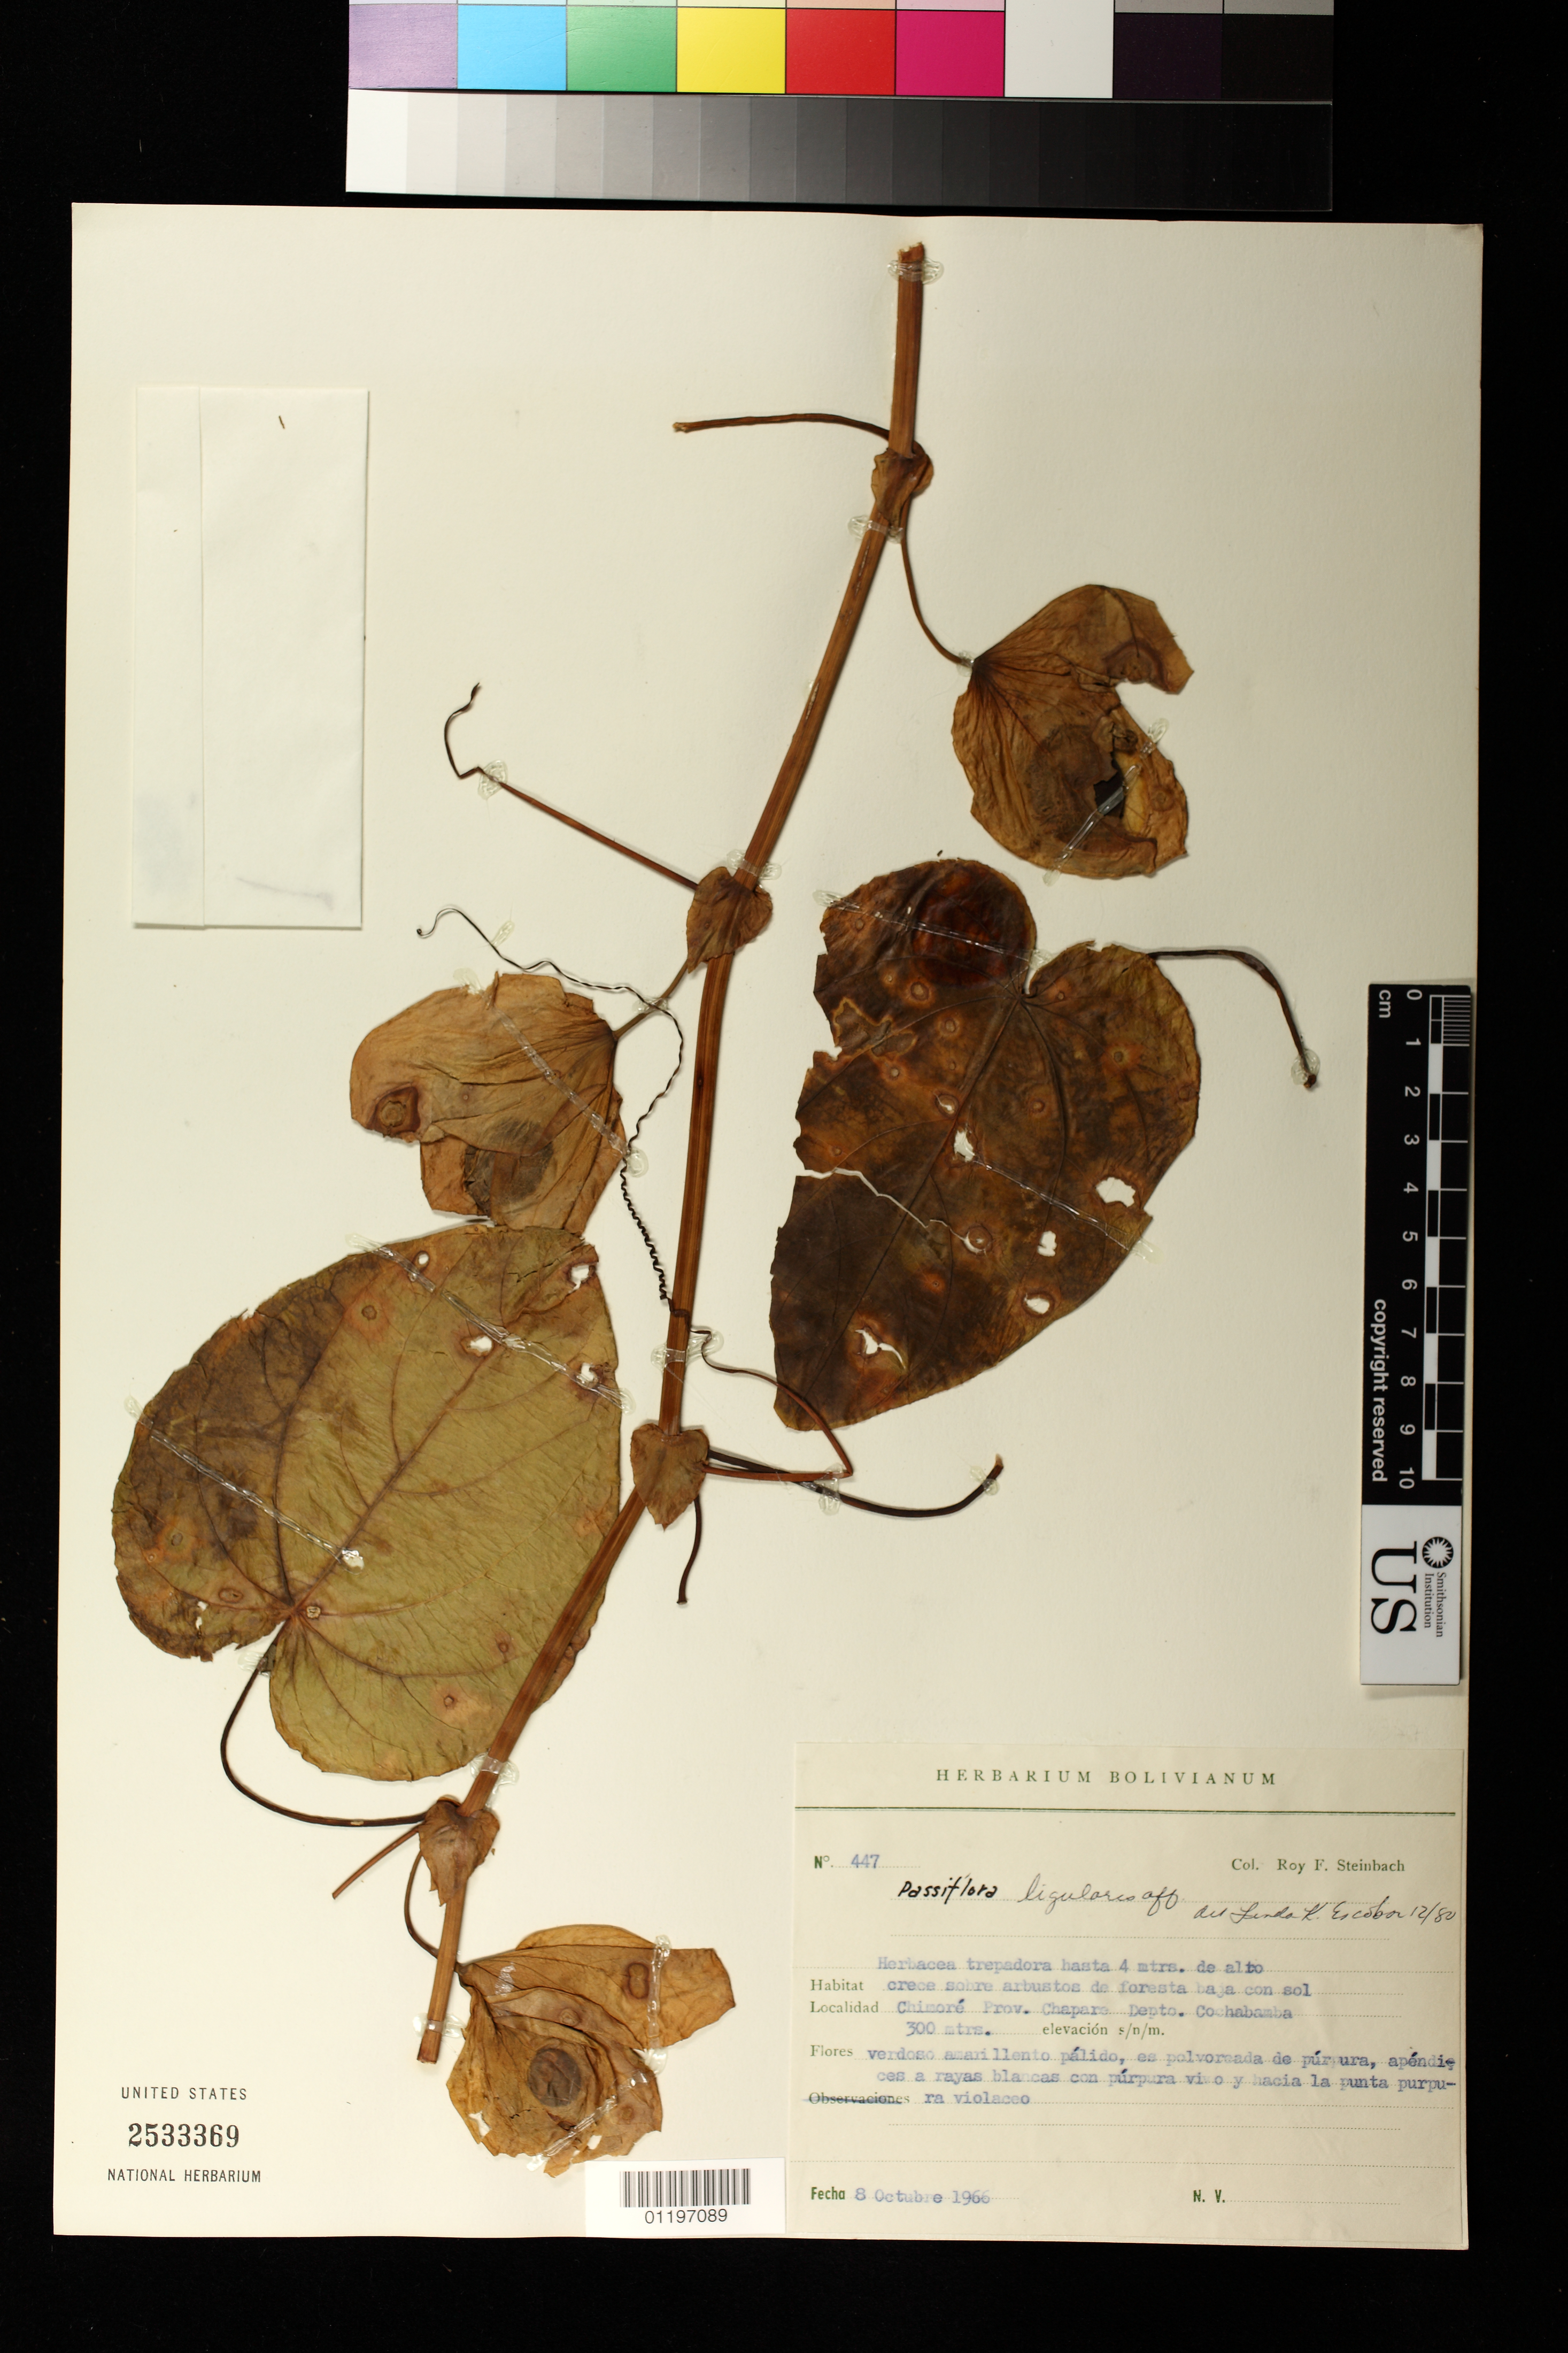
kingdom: Plantae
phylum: Tracheophyta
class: Magnoliopsida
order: Malpighiales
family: Passifloraceae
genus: Passiflora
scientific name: Passiflora ligularis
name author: Juss.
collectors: R. F. Steinbach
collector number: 447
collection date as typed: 10 Aug 1966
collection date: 1966-08-10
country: Bolivia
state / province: Cochabamba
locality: Chimoré, Prov. Chapare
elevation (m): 300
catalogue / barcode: US 2533369